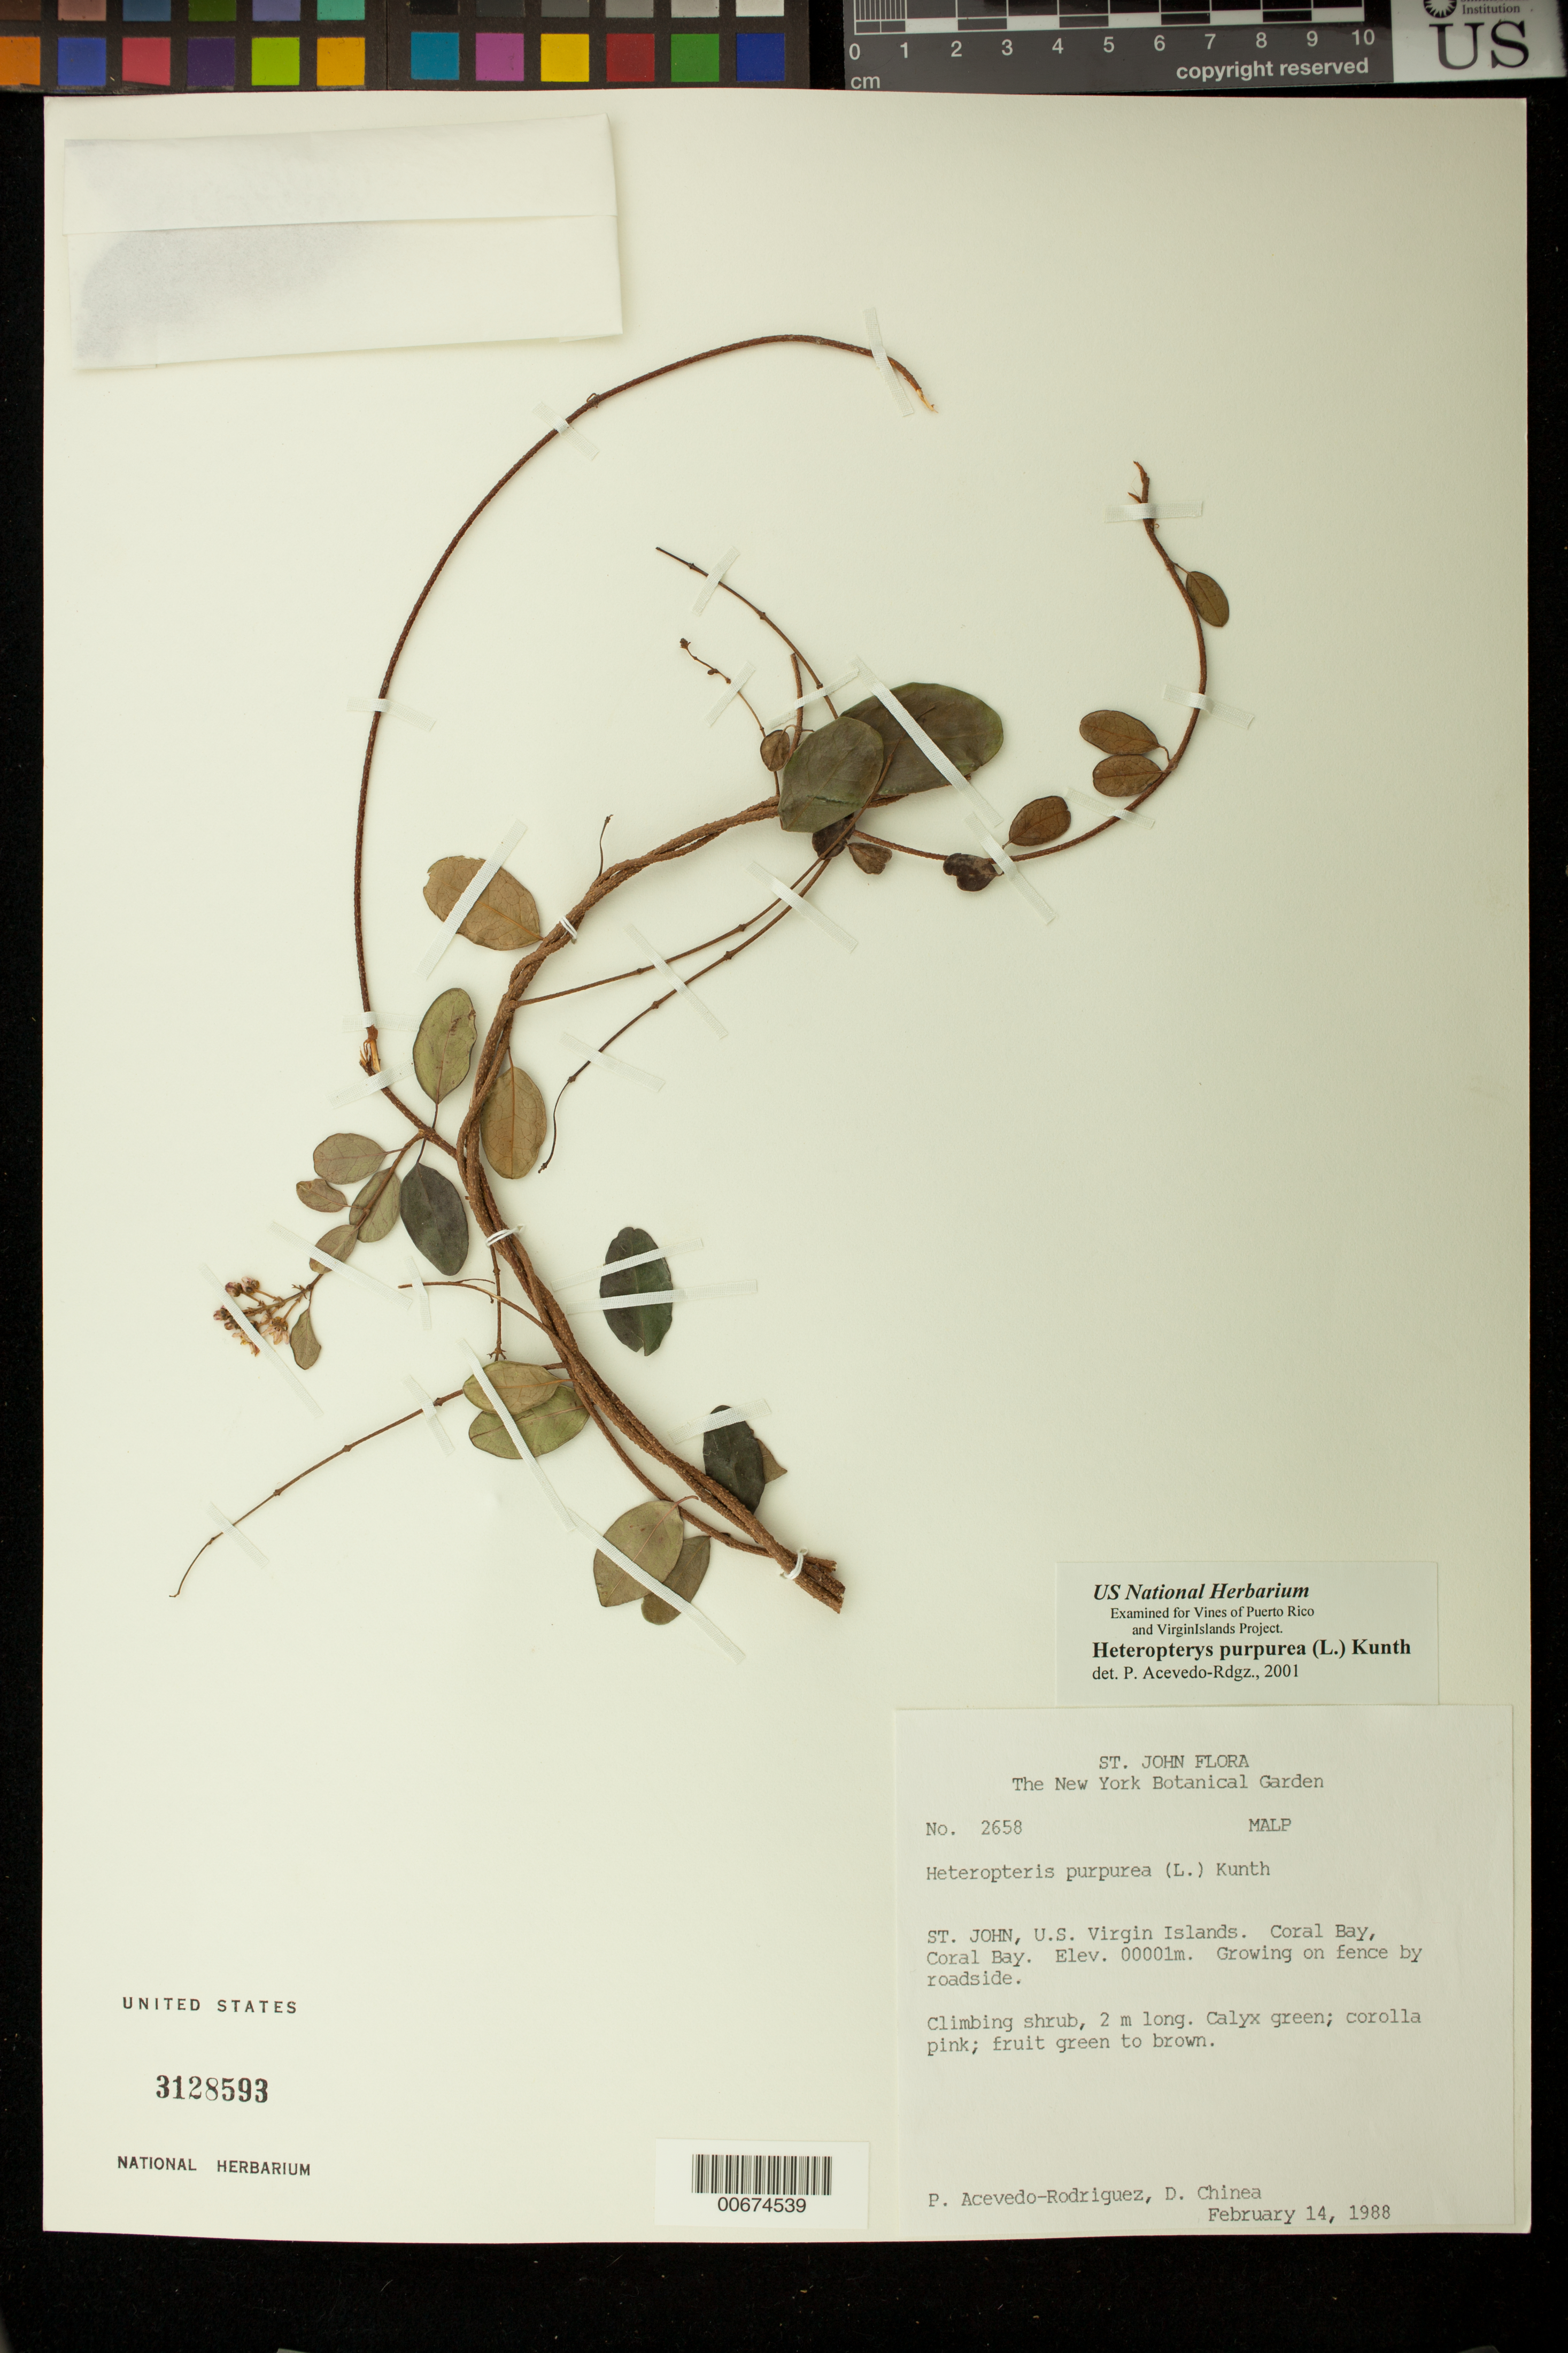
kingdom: Plantae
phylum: Tracheophyta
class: Magnoliopsida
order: Malpighiales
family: Malpighiaceae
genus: Heteropterys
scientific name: Heteropterys purpurea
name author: (L.) Kunth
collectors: P. Acevedo-Rodr. & D. Chinea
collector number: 2658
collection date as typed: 14 Feb 1988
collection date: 1988-02-14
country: U.S. Virgin Islands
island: St. John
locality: Coral Bay Quarter; Coral Bay, near school.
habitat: Growing on fence by roadside.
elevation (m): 1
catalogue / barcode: US 3128593